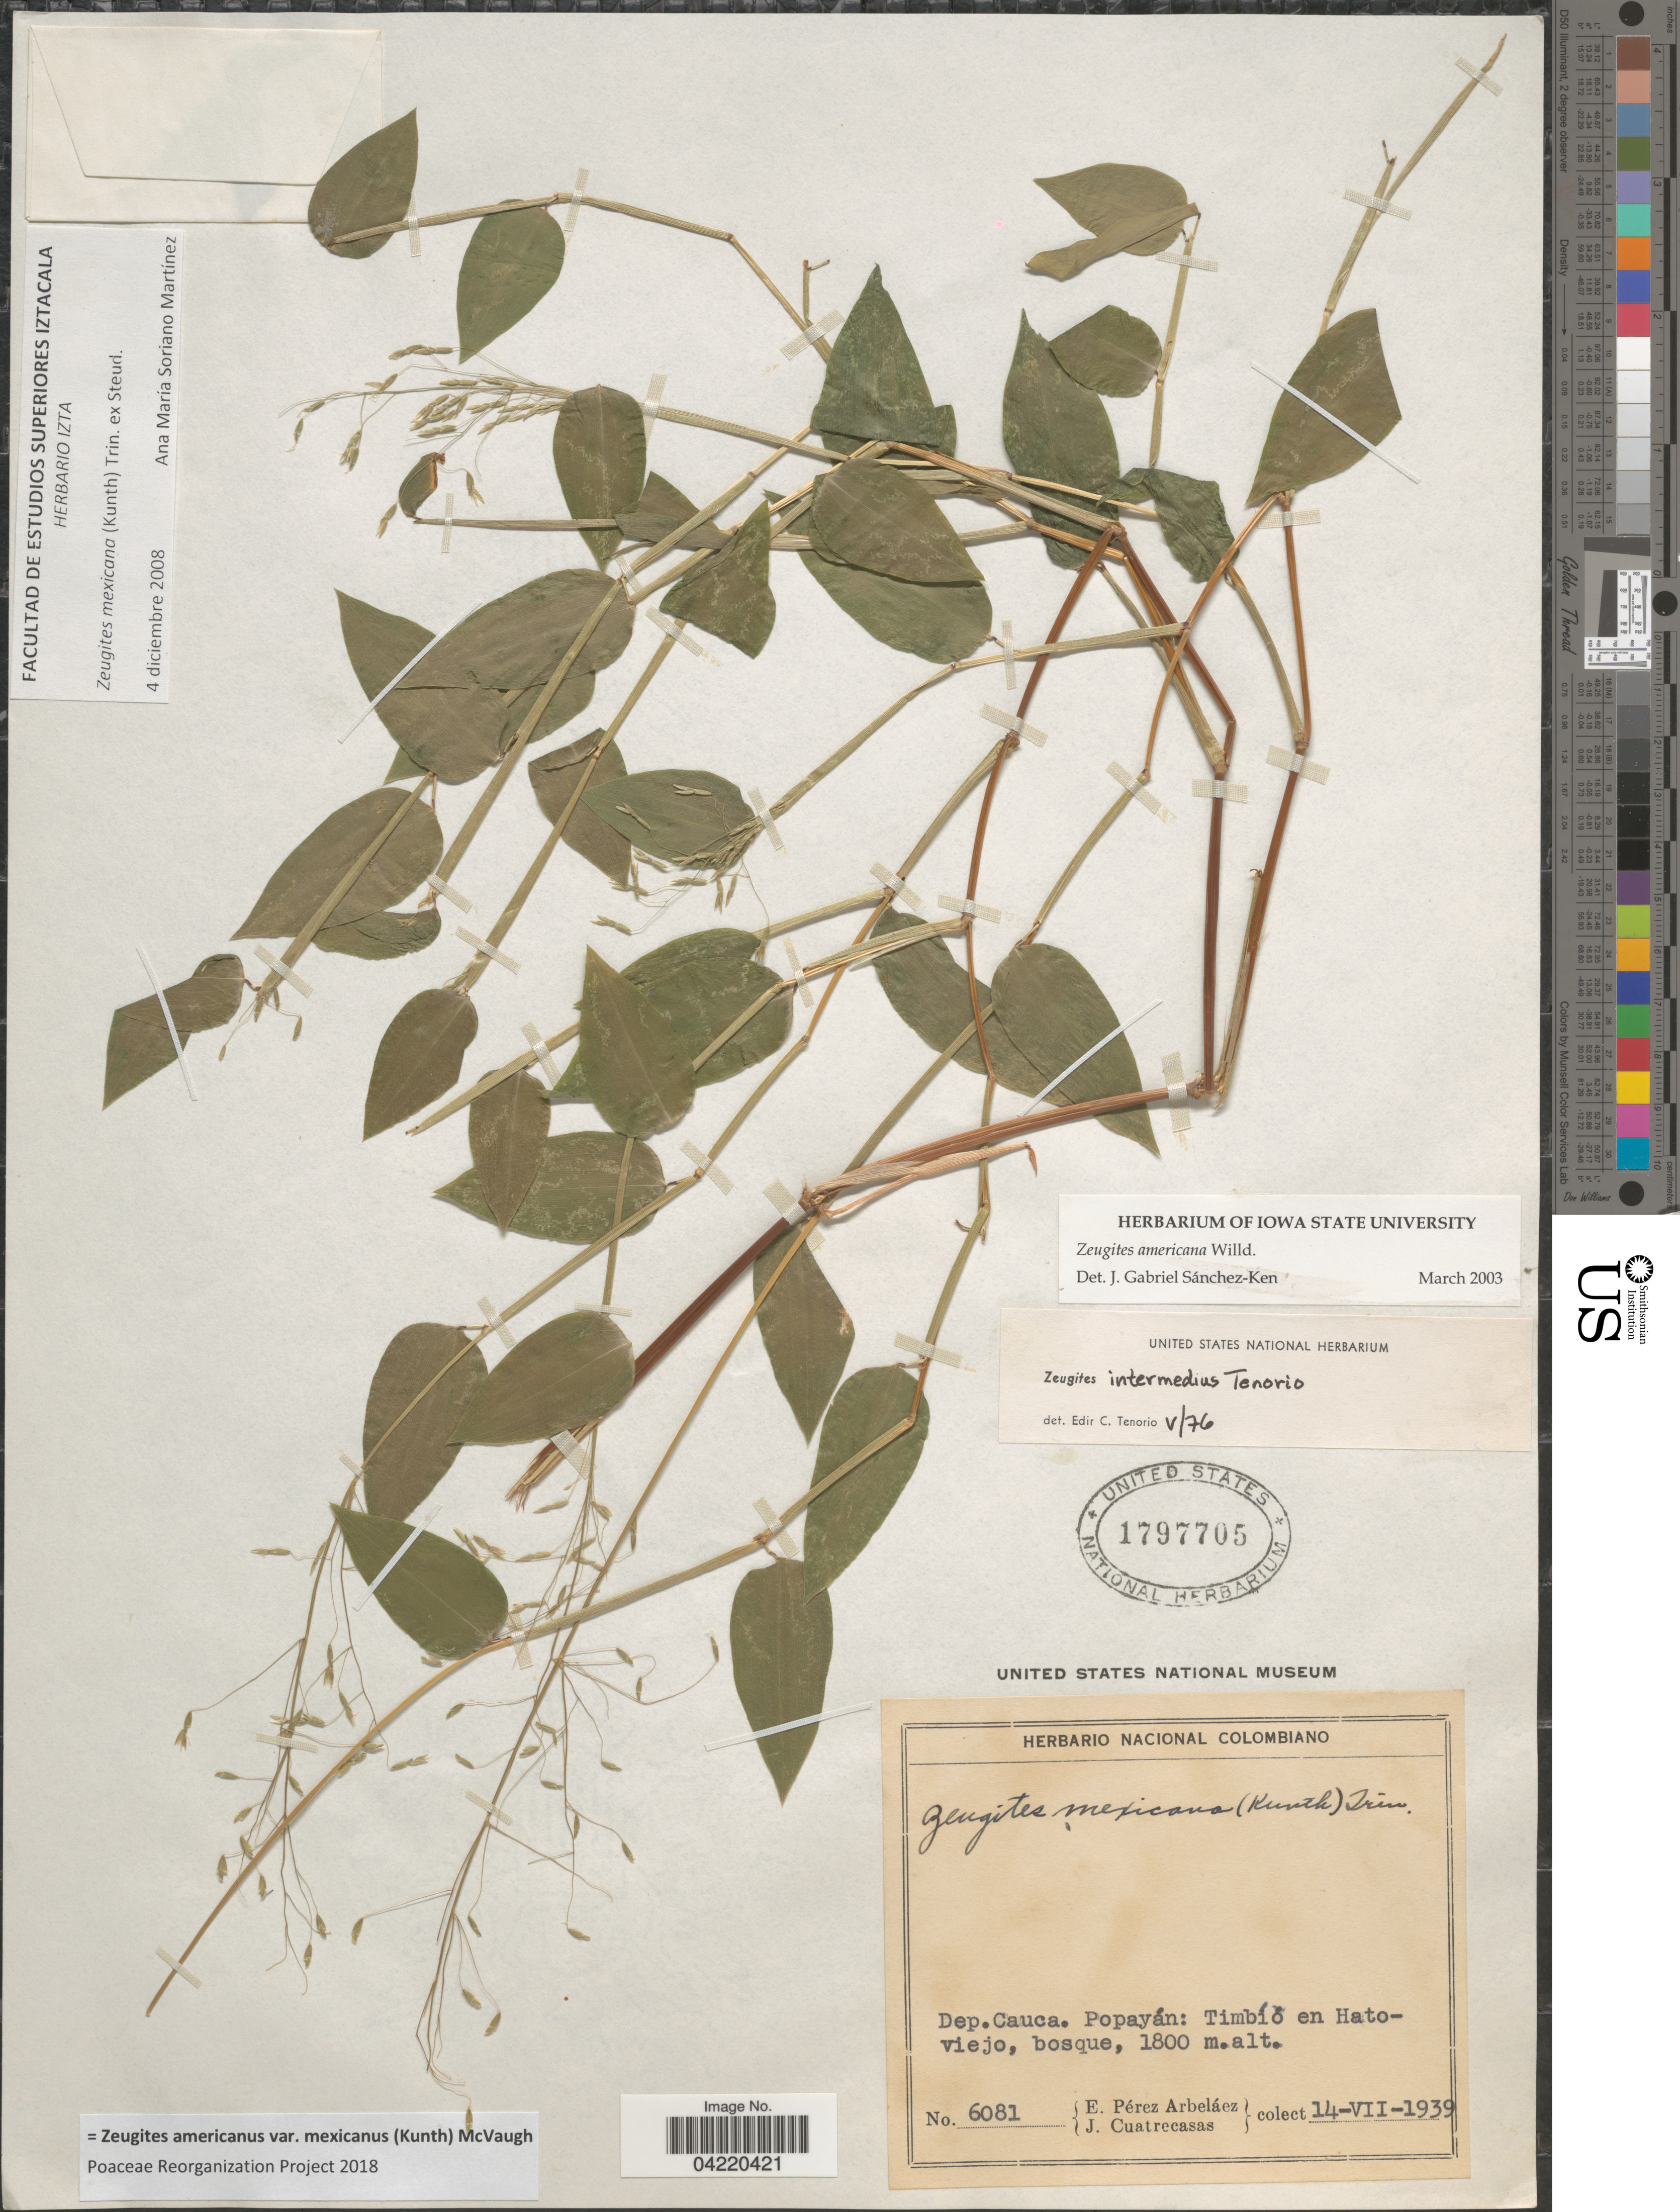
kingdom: Plantae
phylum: Tracheophyta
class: Liliopsida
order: Poales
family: Poaceae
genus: Zeugites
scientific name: Zeugites americanus var. mexicanus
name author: (Kunth) McVaugh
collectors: E. Pérez Arbeláez & J. Cuatrecasas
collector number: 6081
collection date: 1939-07-14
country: Colombia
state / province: Cauca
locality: Dep. Cauca. Popayán: Timbío en Hatoviejo, bosque.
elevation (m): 1800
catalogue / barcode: US 1797705